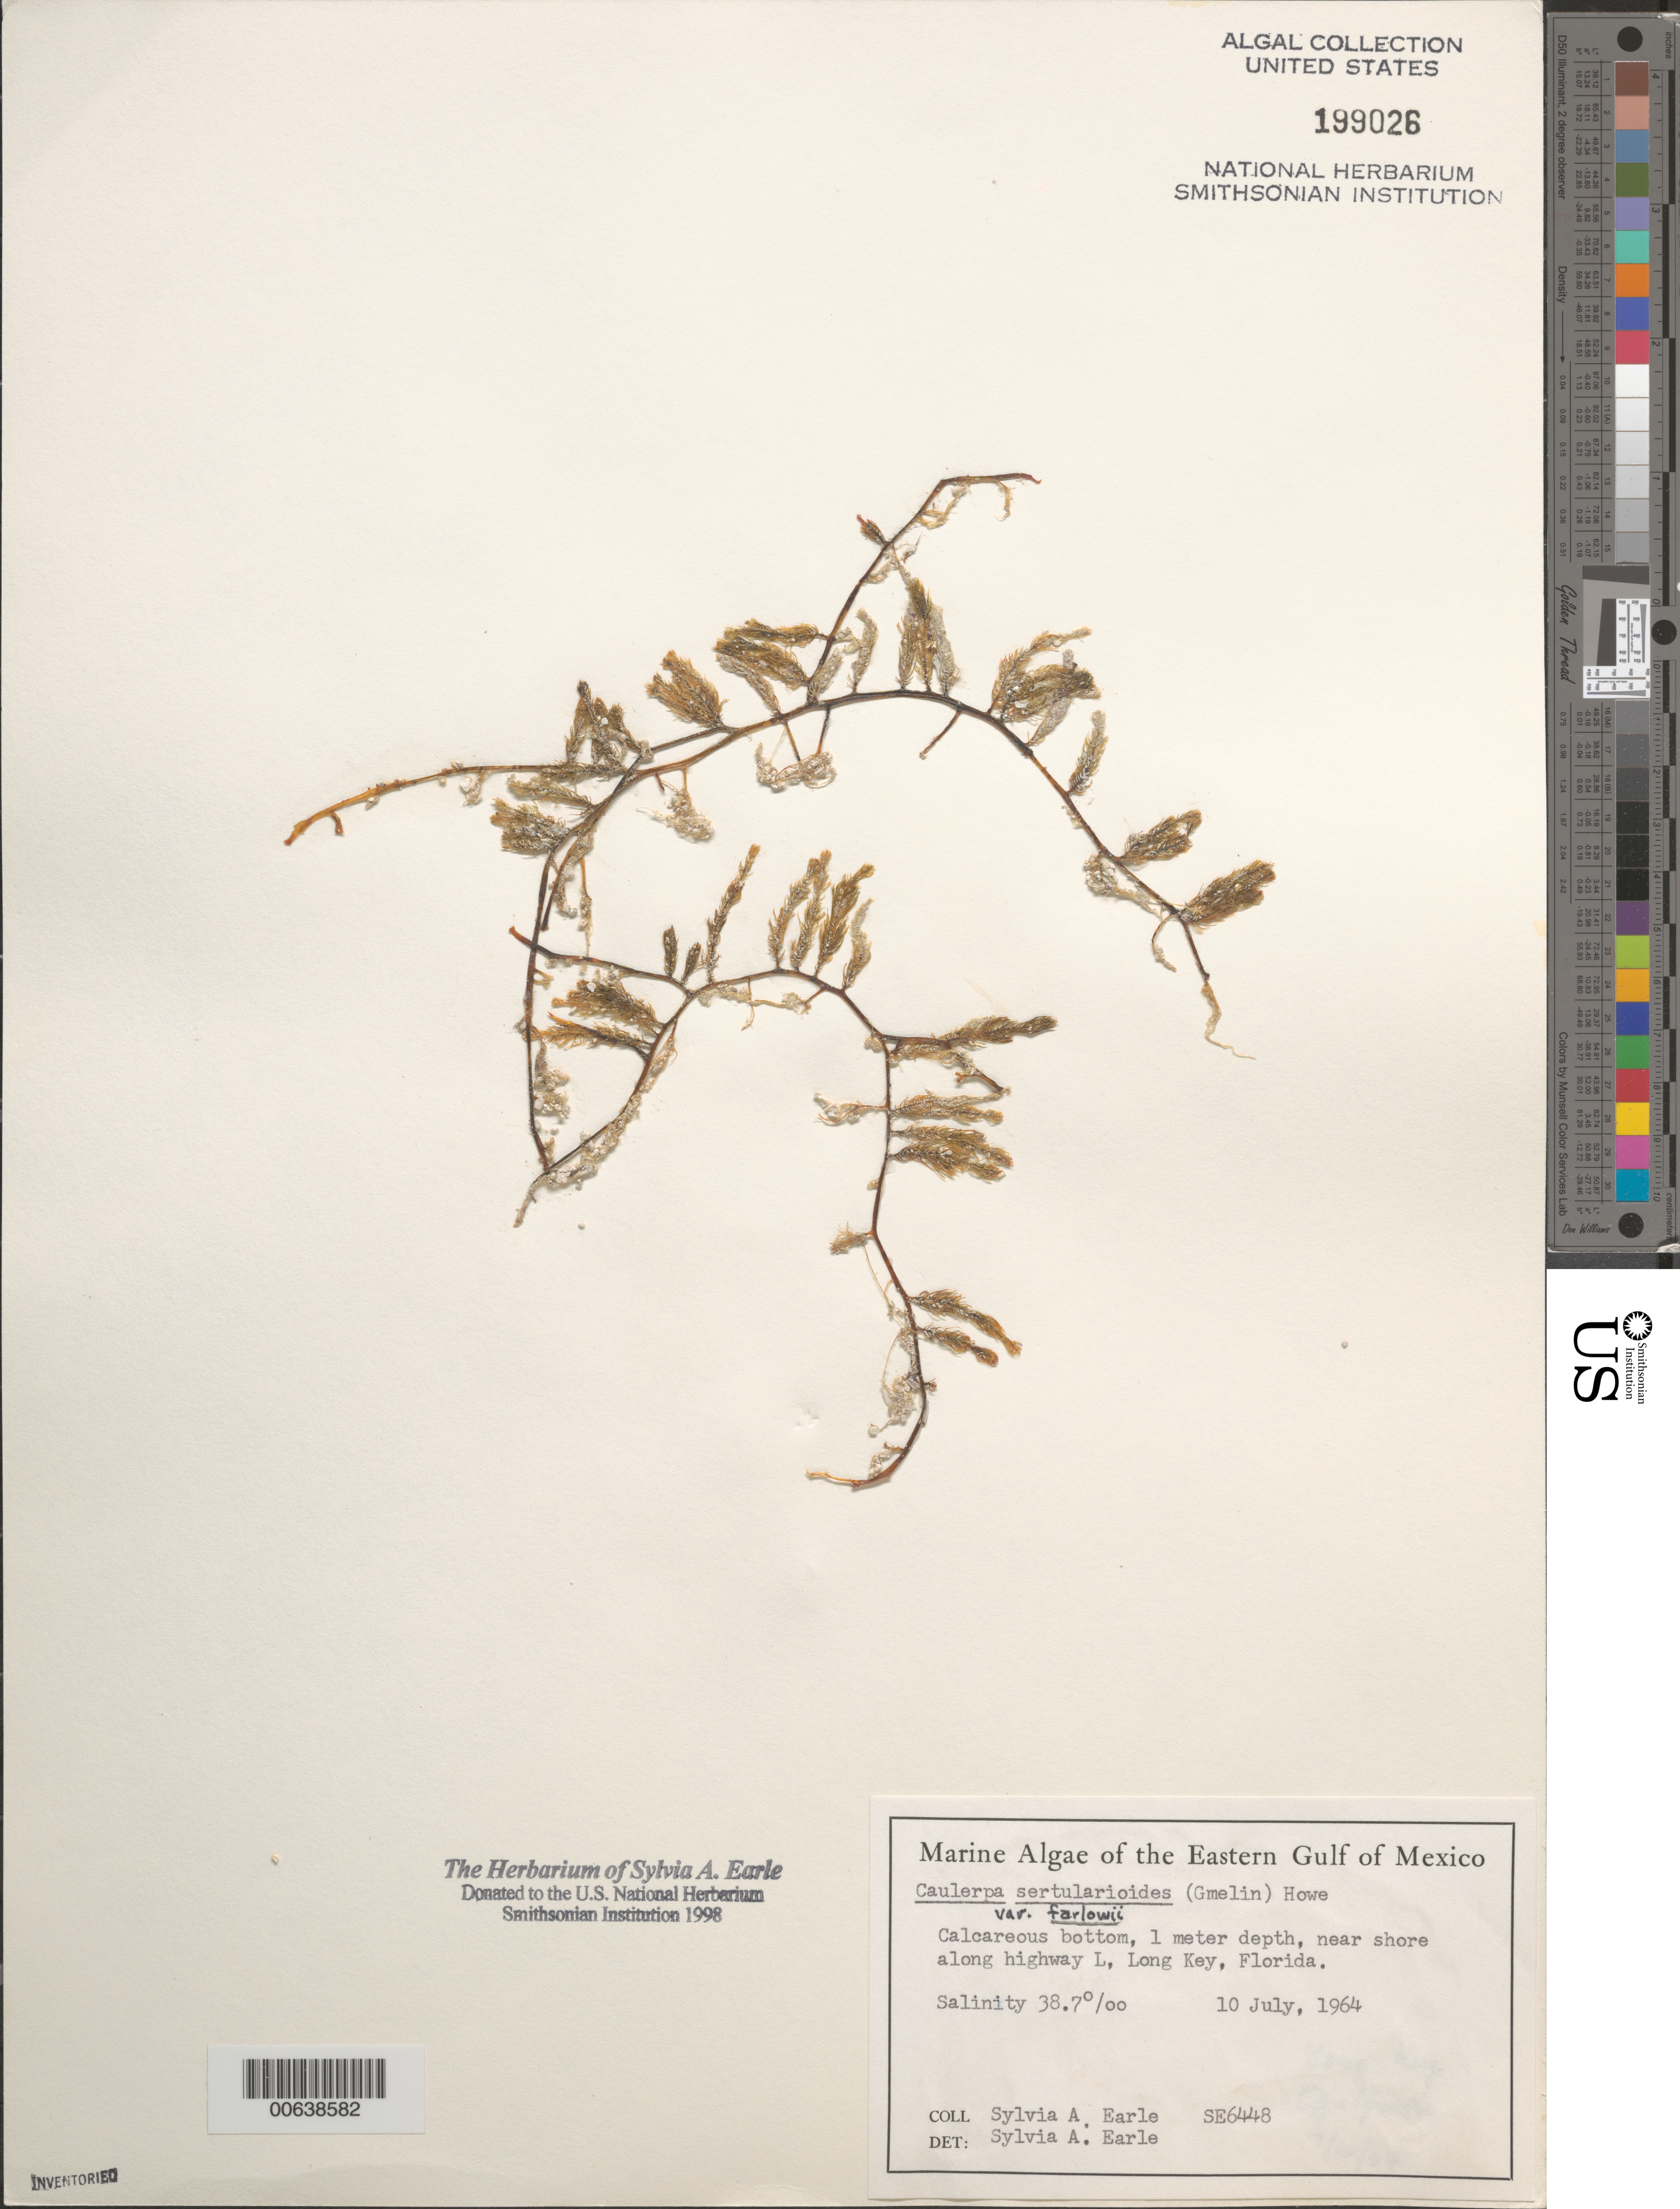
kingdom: Plantae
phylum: Chlorophyta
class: Ulvophyceae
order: Bryopsidales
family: Caulerpaceae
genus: Caulerpa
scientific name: Caulerpa sertularioides var. farlowii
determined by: Earle, S. A.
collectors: S. A. Earle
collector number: Se 6448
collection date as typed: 10 Jul 1964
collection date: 1964-07-10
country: United States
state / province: Florida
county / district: Monroe County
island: Long Key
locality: US Route 1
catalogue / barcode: US 199026